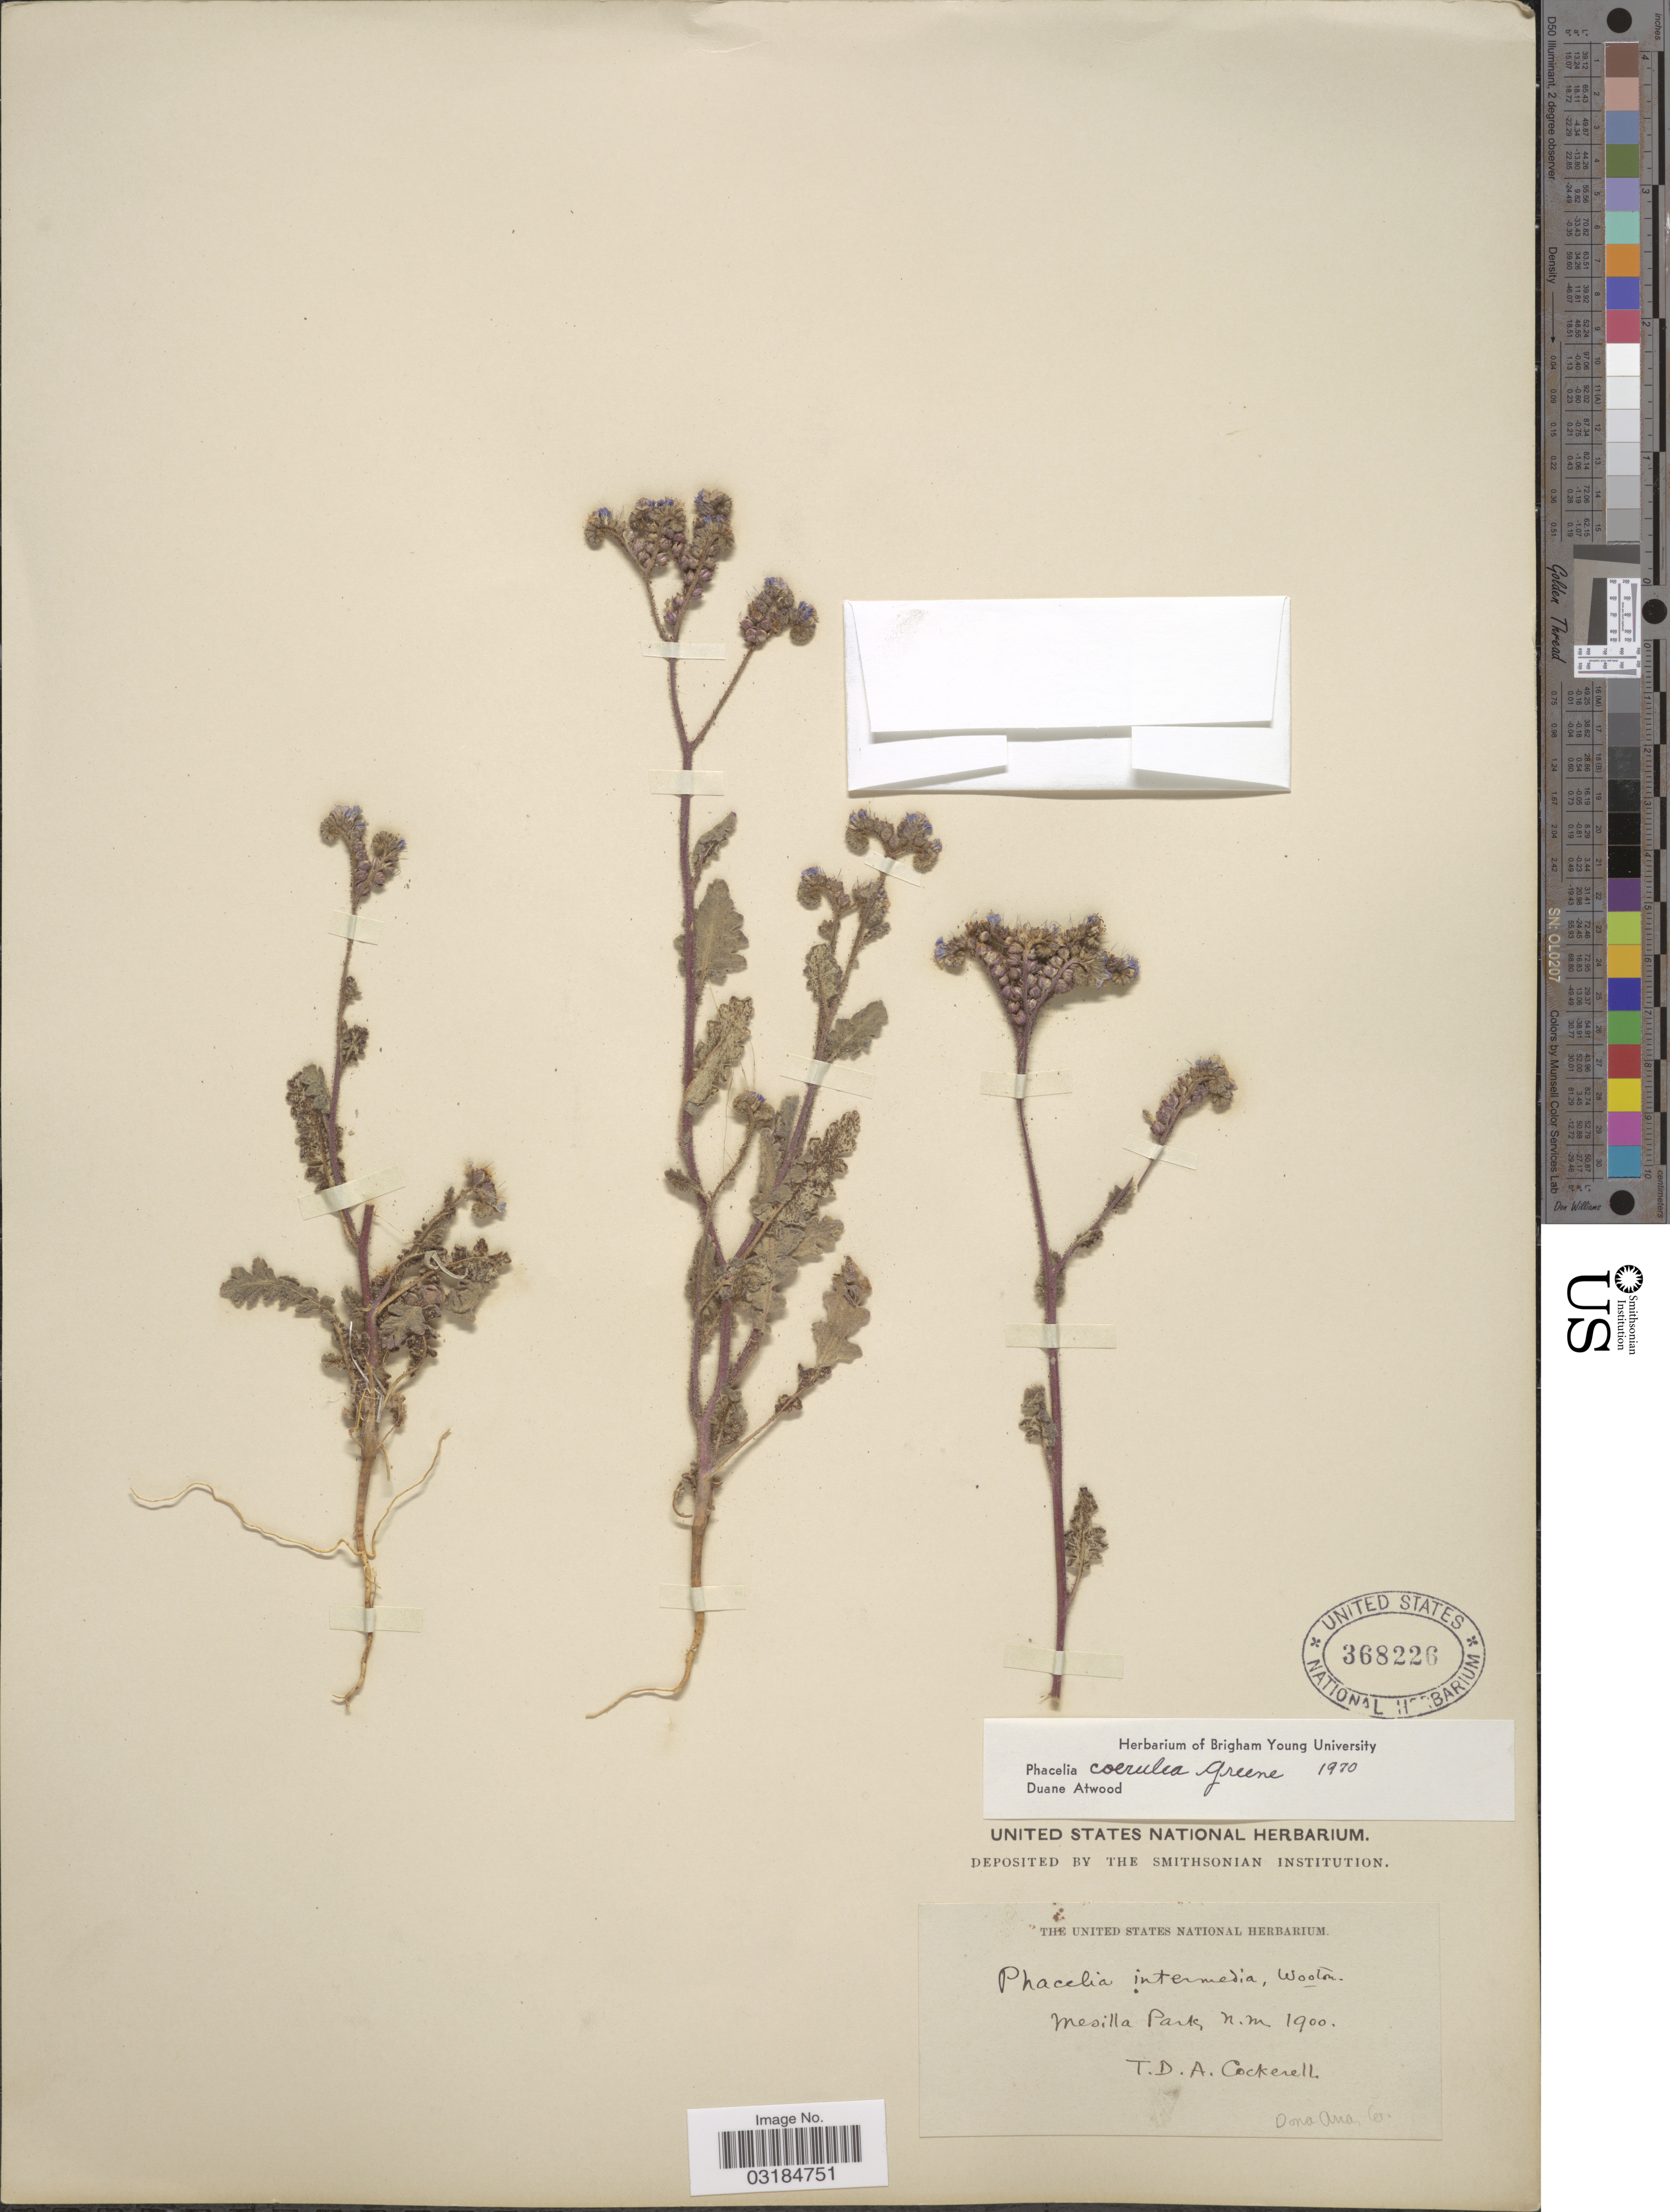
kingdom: Plantae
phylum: Tracheophyta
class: Magnoliopsida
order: Boraginales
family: Hydrophyllaceae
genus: Phacelia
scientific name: Phacelia caerulea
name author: Greene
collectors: T. Cockerell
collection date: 1900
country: United States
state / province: New Mexico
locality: Mesilla Park, N.M., Dona Ana Co.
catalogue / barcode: US 368226